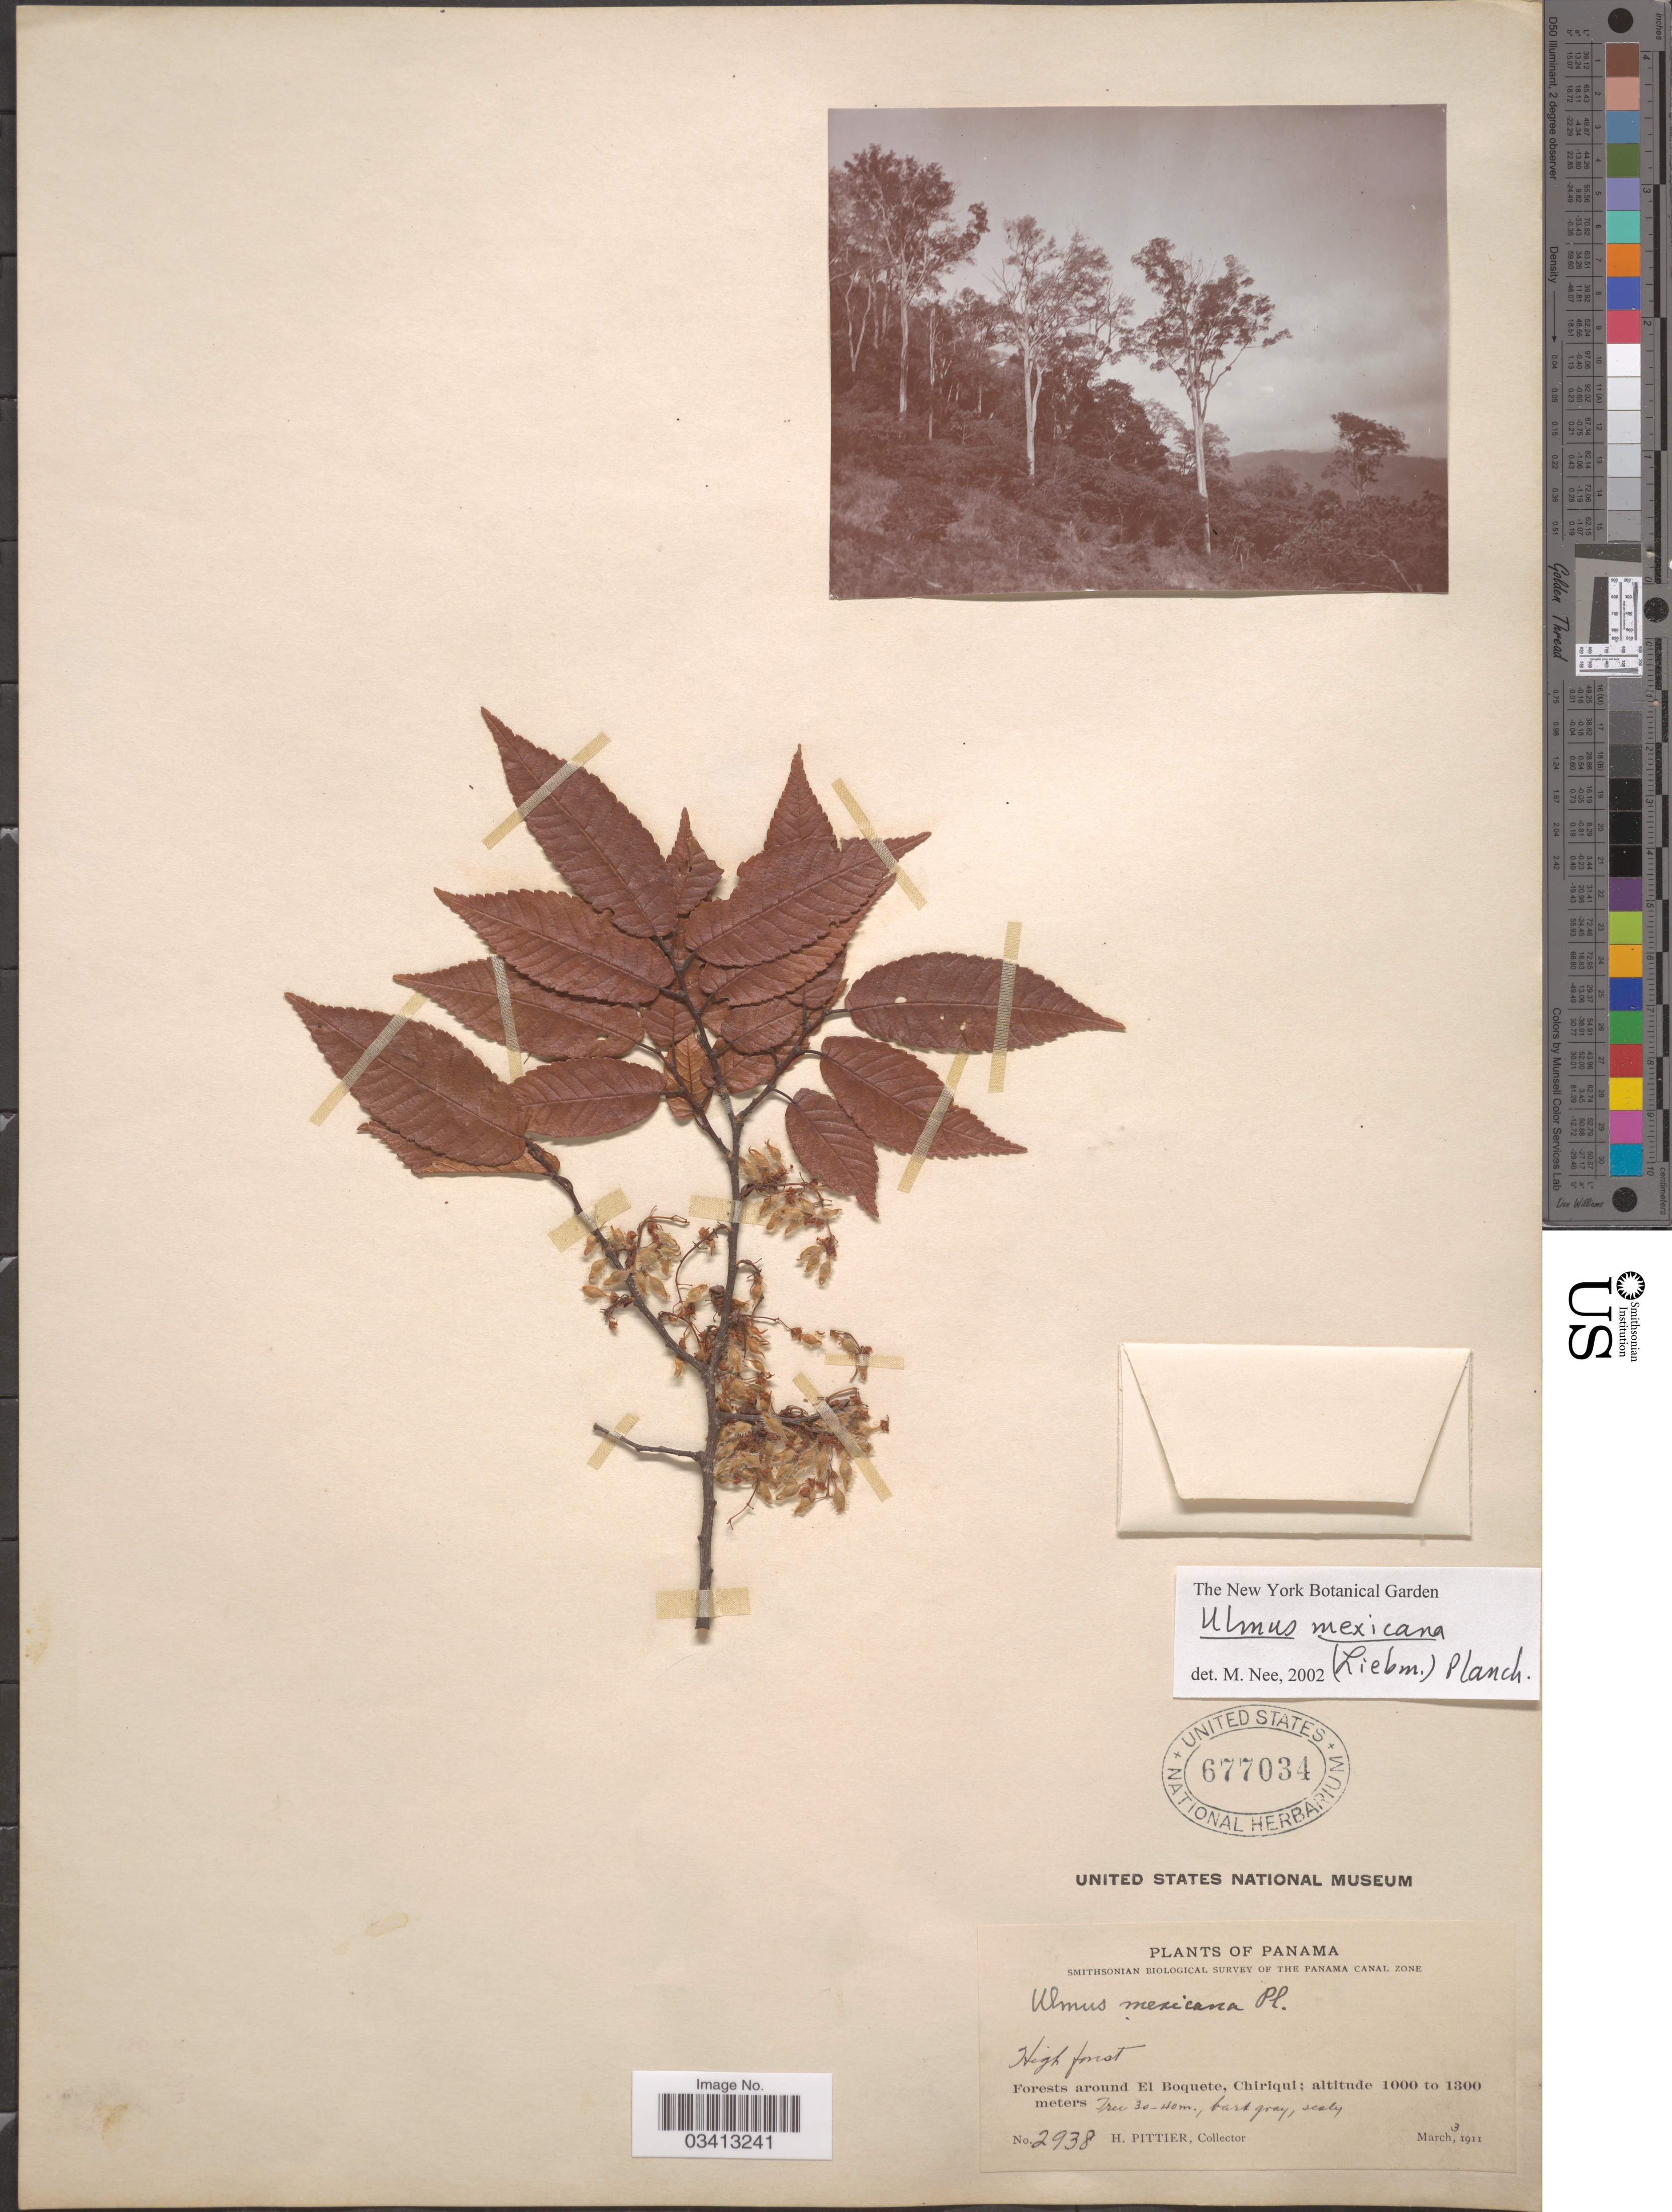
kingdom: Plantae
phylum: Tracheophyta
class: Magnoliopsida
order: Rosales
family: Ulmaceae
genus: Ulmus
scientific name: Ulmus mexicana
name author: (Liebm.) Planch.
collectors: H. F. Pittier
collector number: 2938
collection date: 1911-03-03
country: Panama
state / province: Chiriqui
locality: Forests around El Boquete.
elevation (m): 1000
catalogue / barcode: US 677034